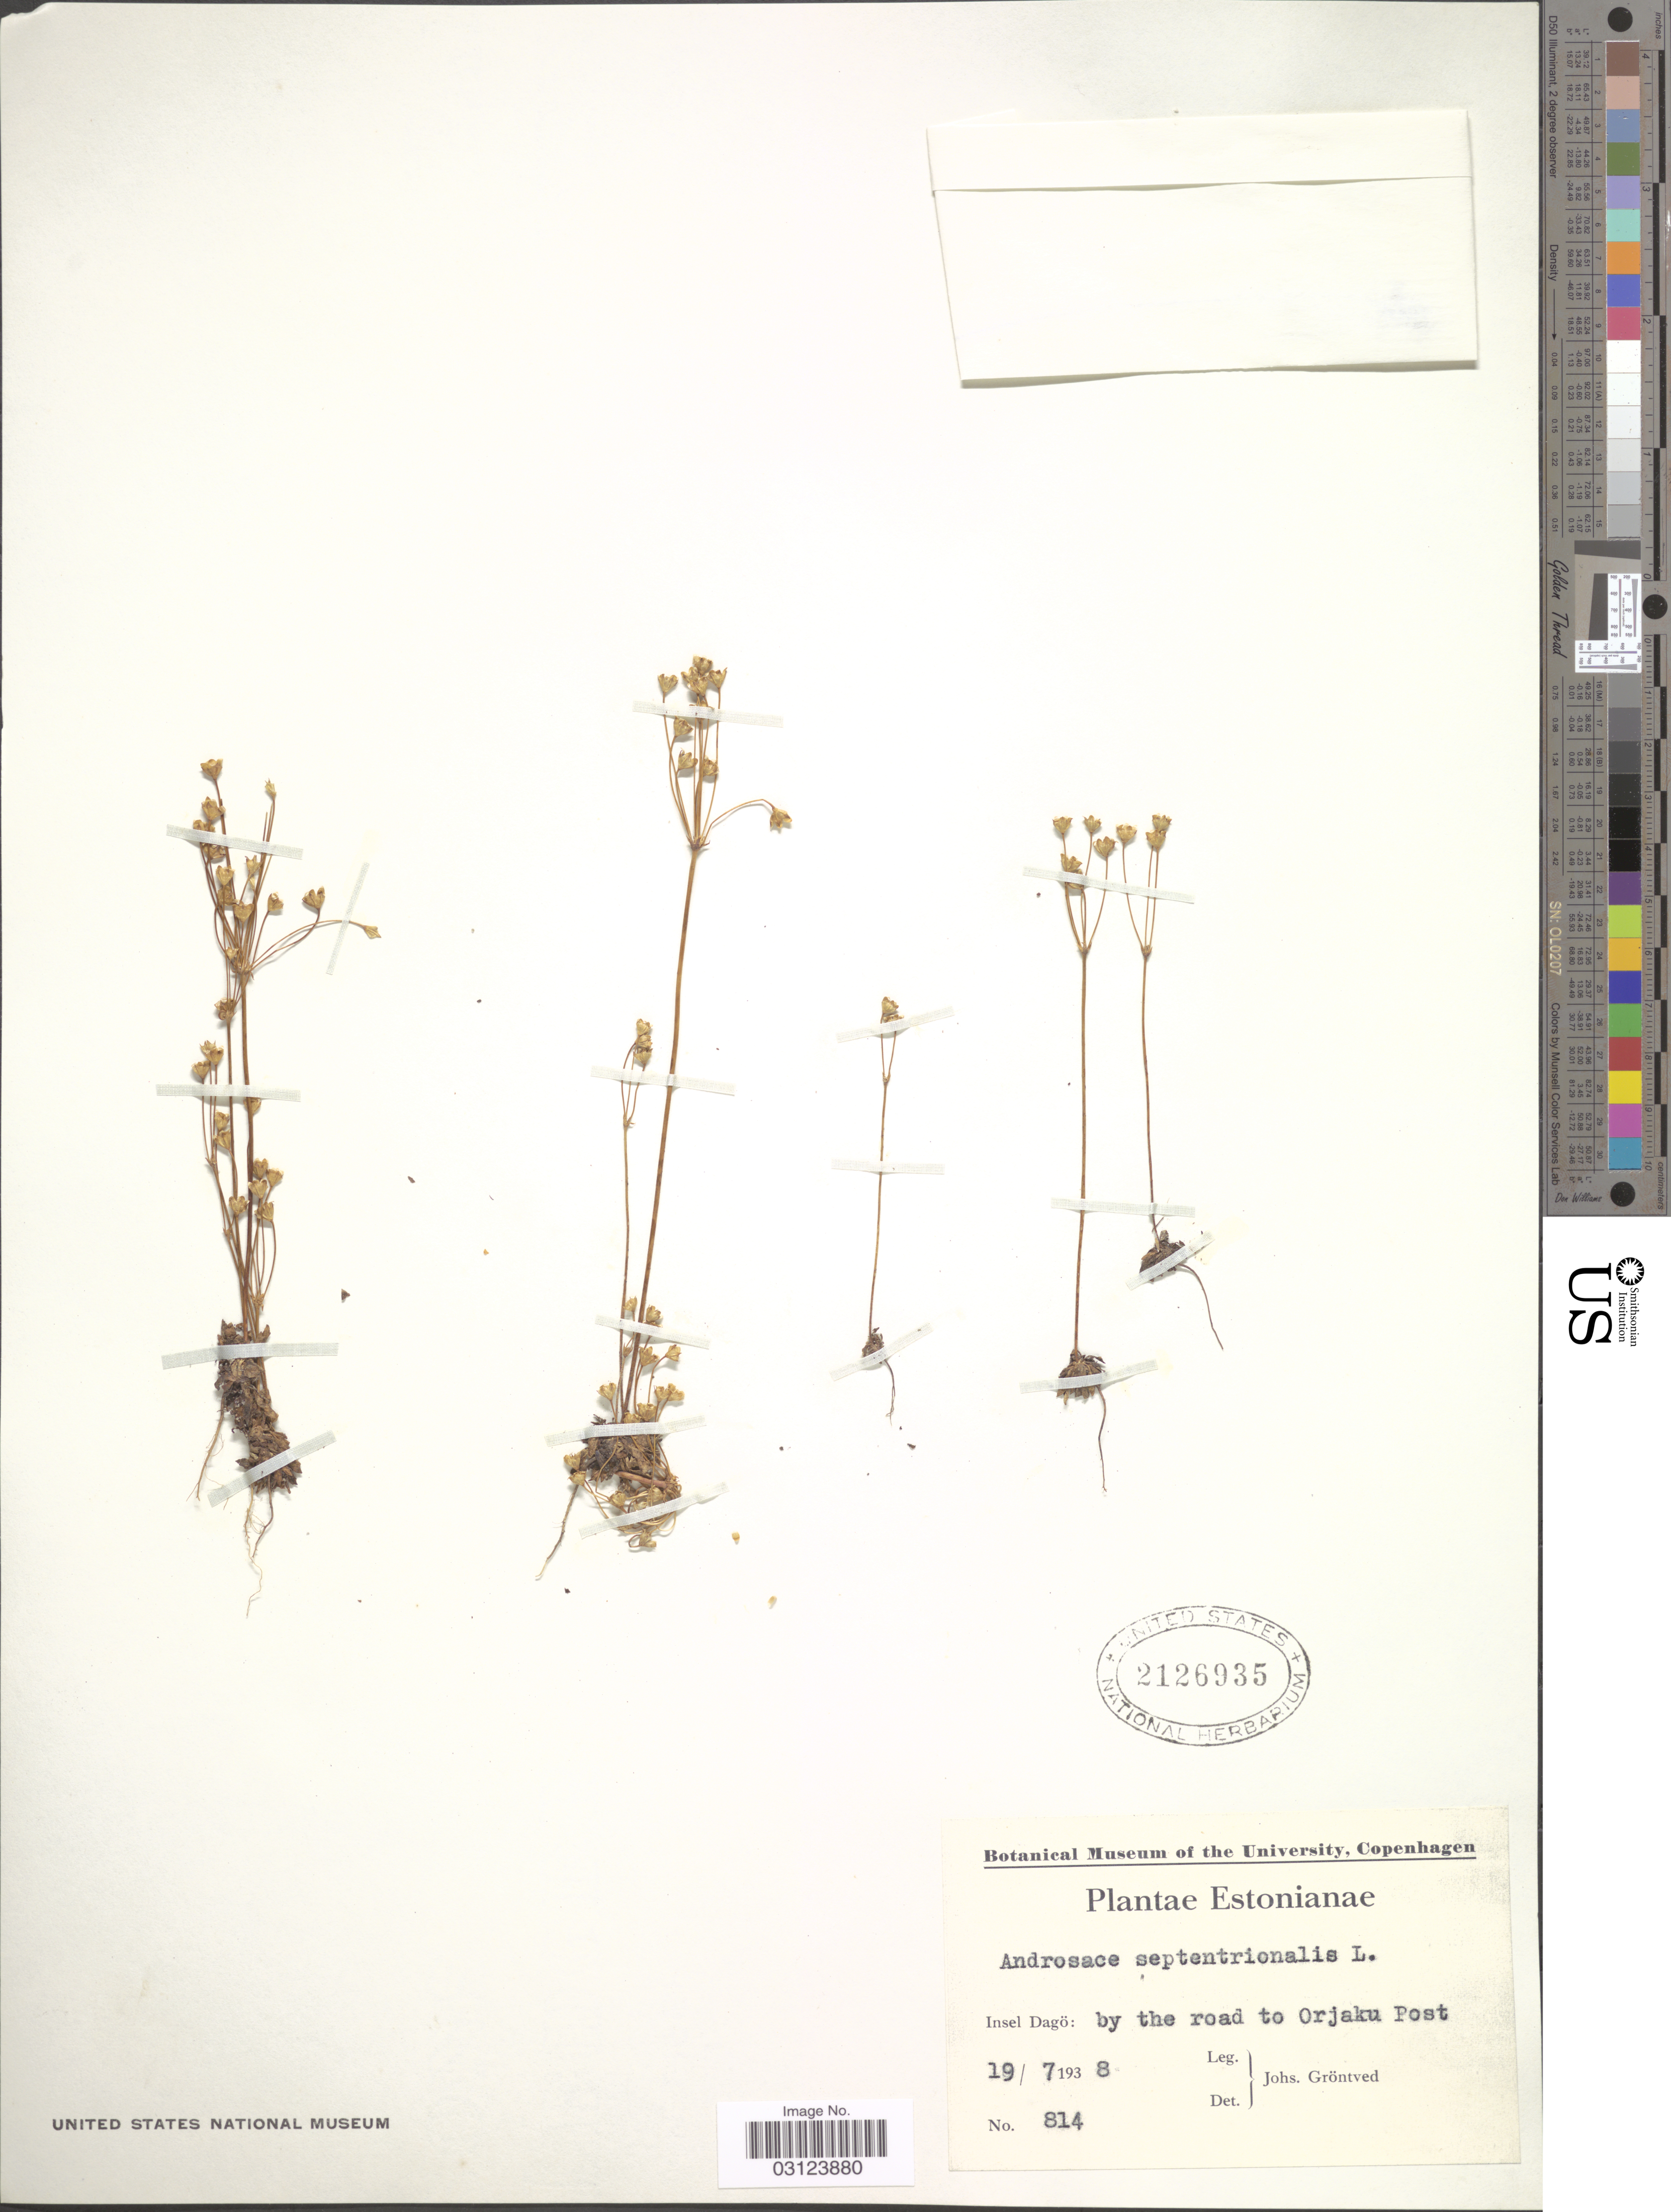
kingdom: Plantae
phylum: Tracheophyta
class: Magnoliopsida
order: Ericales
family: Primulaceae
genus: Androsace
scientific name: Androsace septentrionalis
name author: L.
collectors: J. Gröntved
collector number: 814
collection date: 1938-07-19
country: Estonia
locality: Insel Dagö: by the road to Orjaku Post.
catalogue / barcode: US 2126935